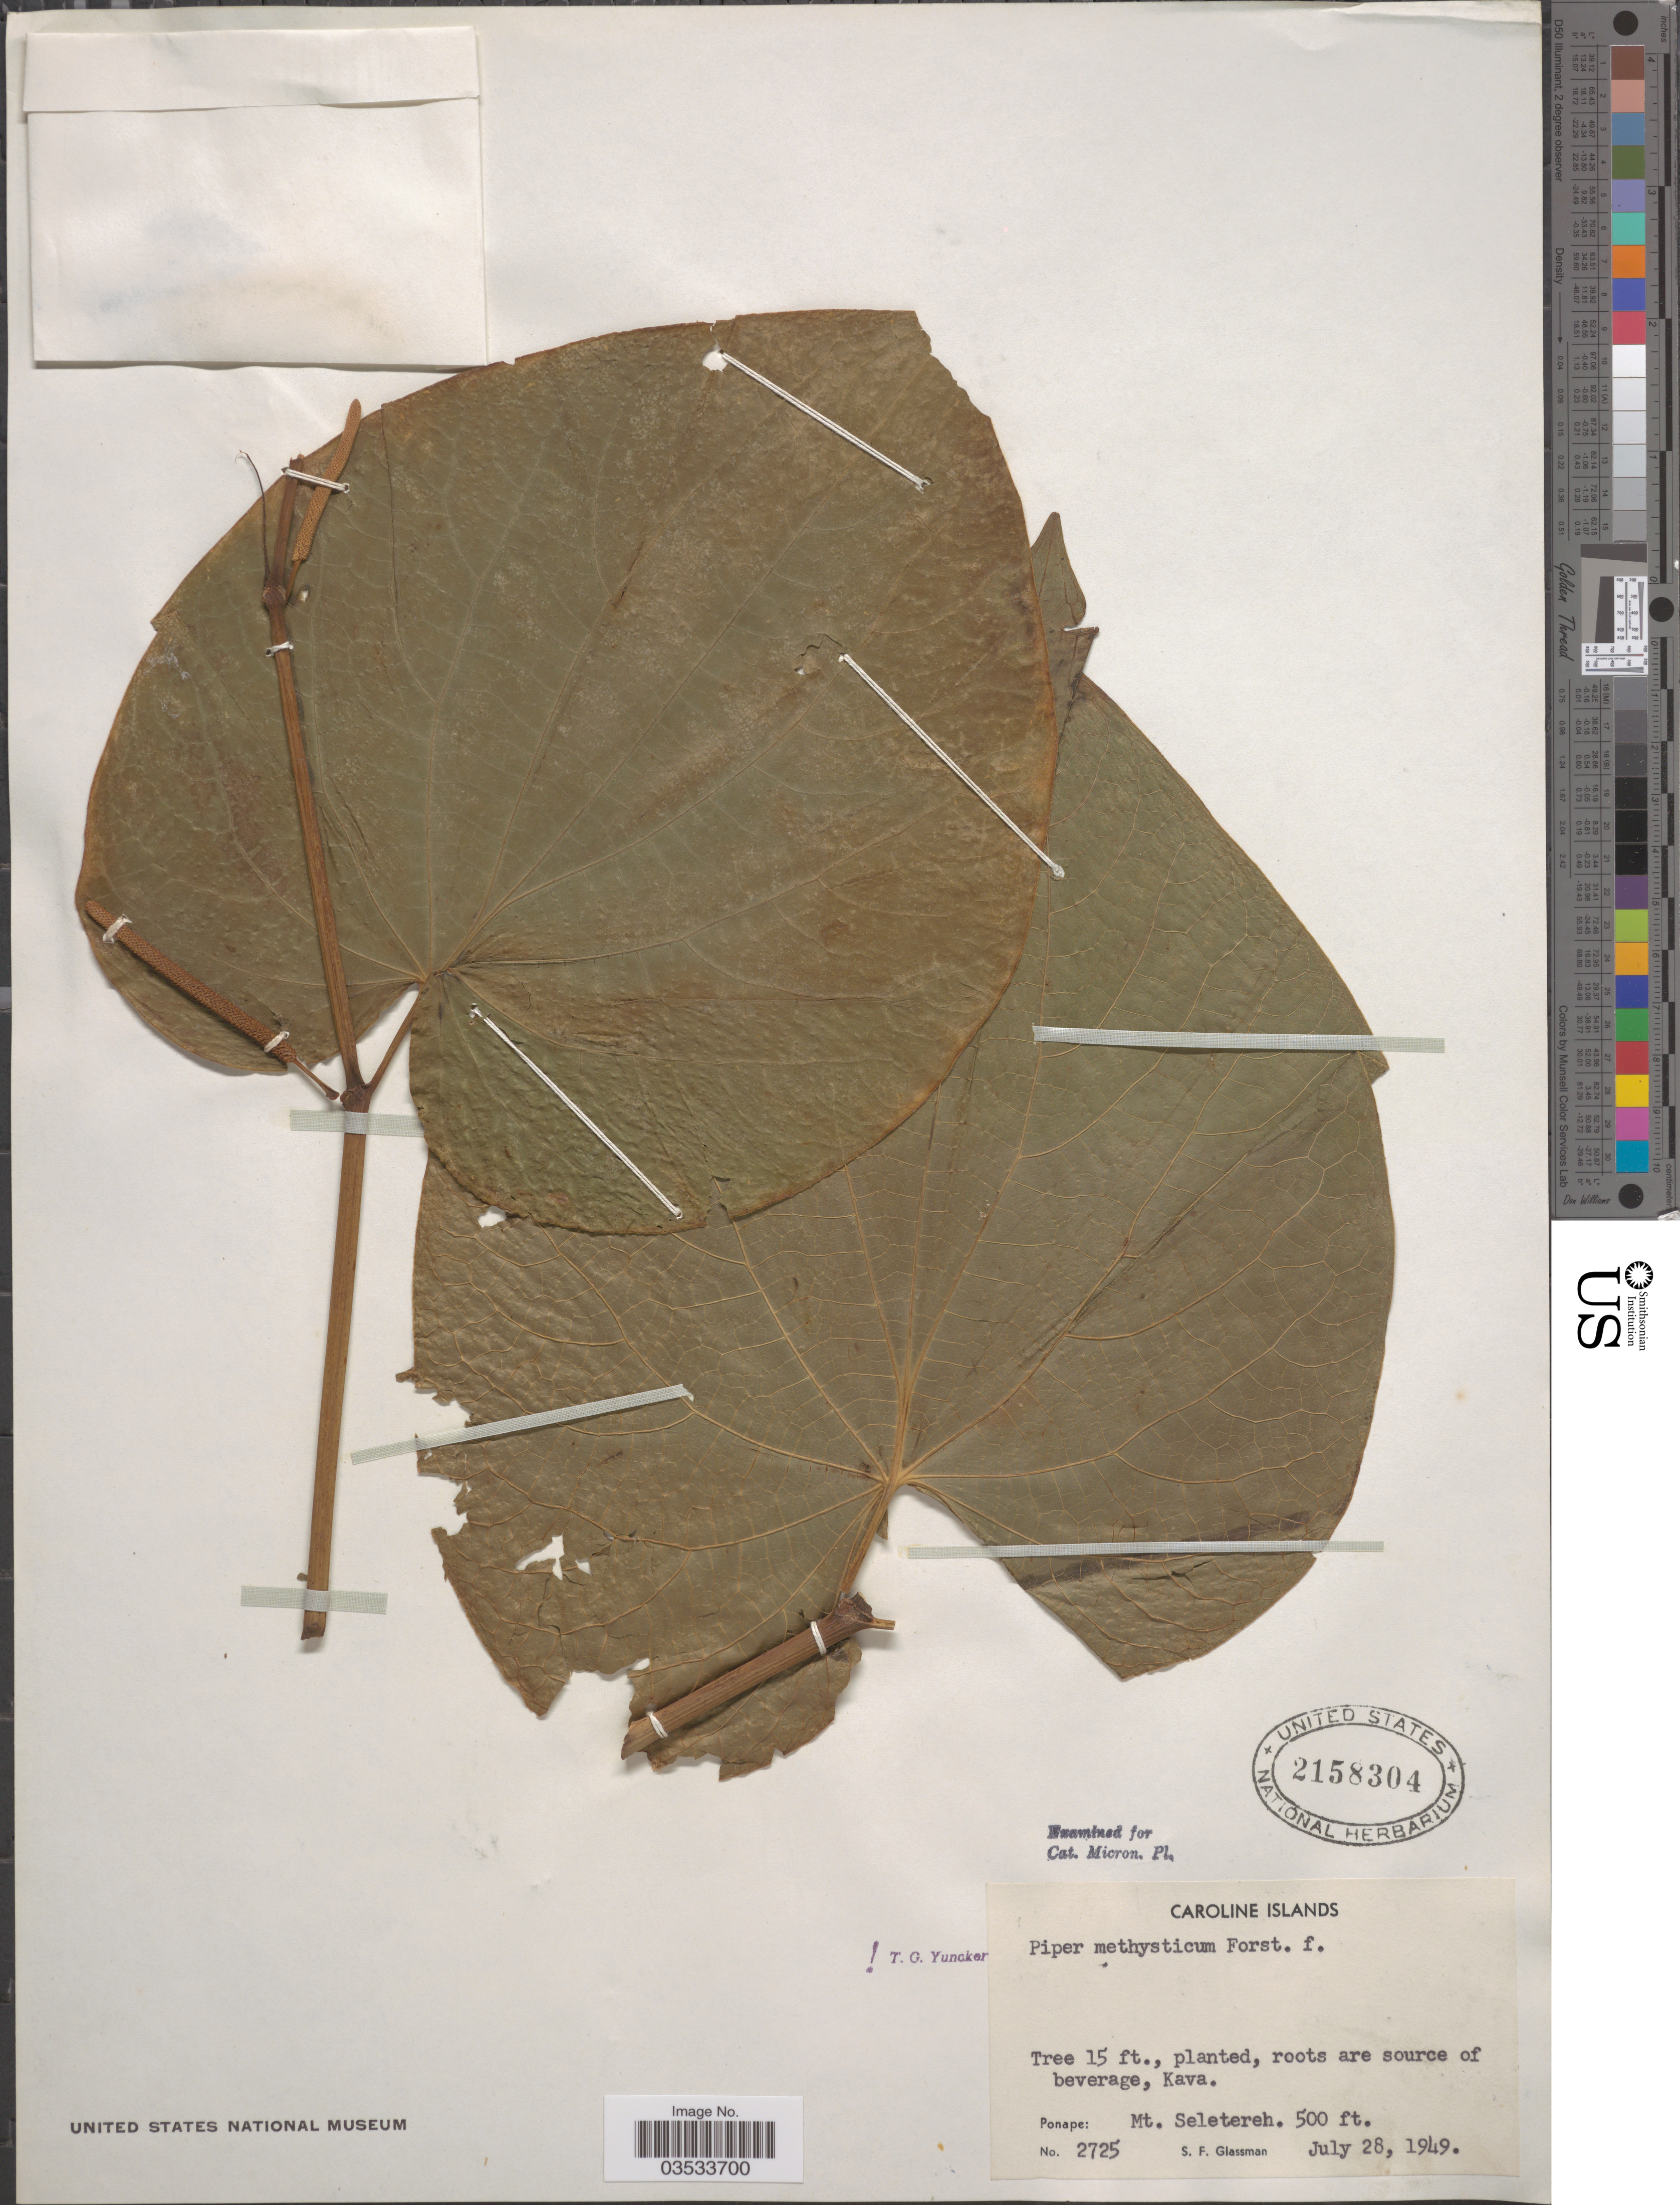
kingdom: Plantae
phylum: Tracheophyta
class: Magnoliopsida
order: Piperales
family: Piperaceae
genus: Piper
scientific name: Piper methysticum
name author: J.R. Forst. & G. Forst.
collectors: S. F. Glassman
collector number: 2725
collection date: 1949-07-28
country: Micronesia, Federated States of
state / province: Pohnpei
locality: Caroline Islands. Kava [unsure placement] Ponape: Mt. Seletereh.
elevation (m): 152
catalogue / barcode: US 2158304